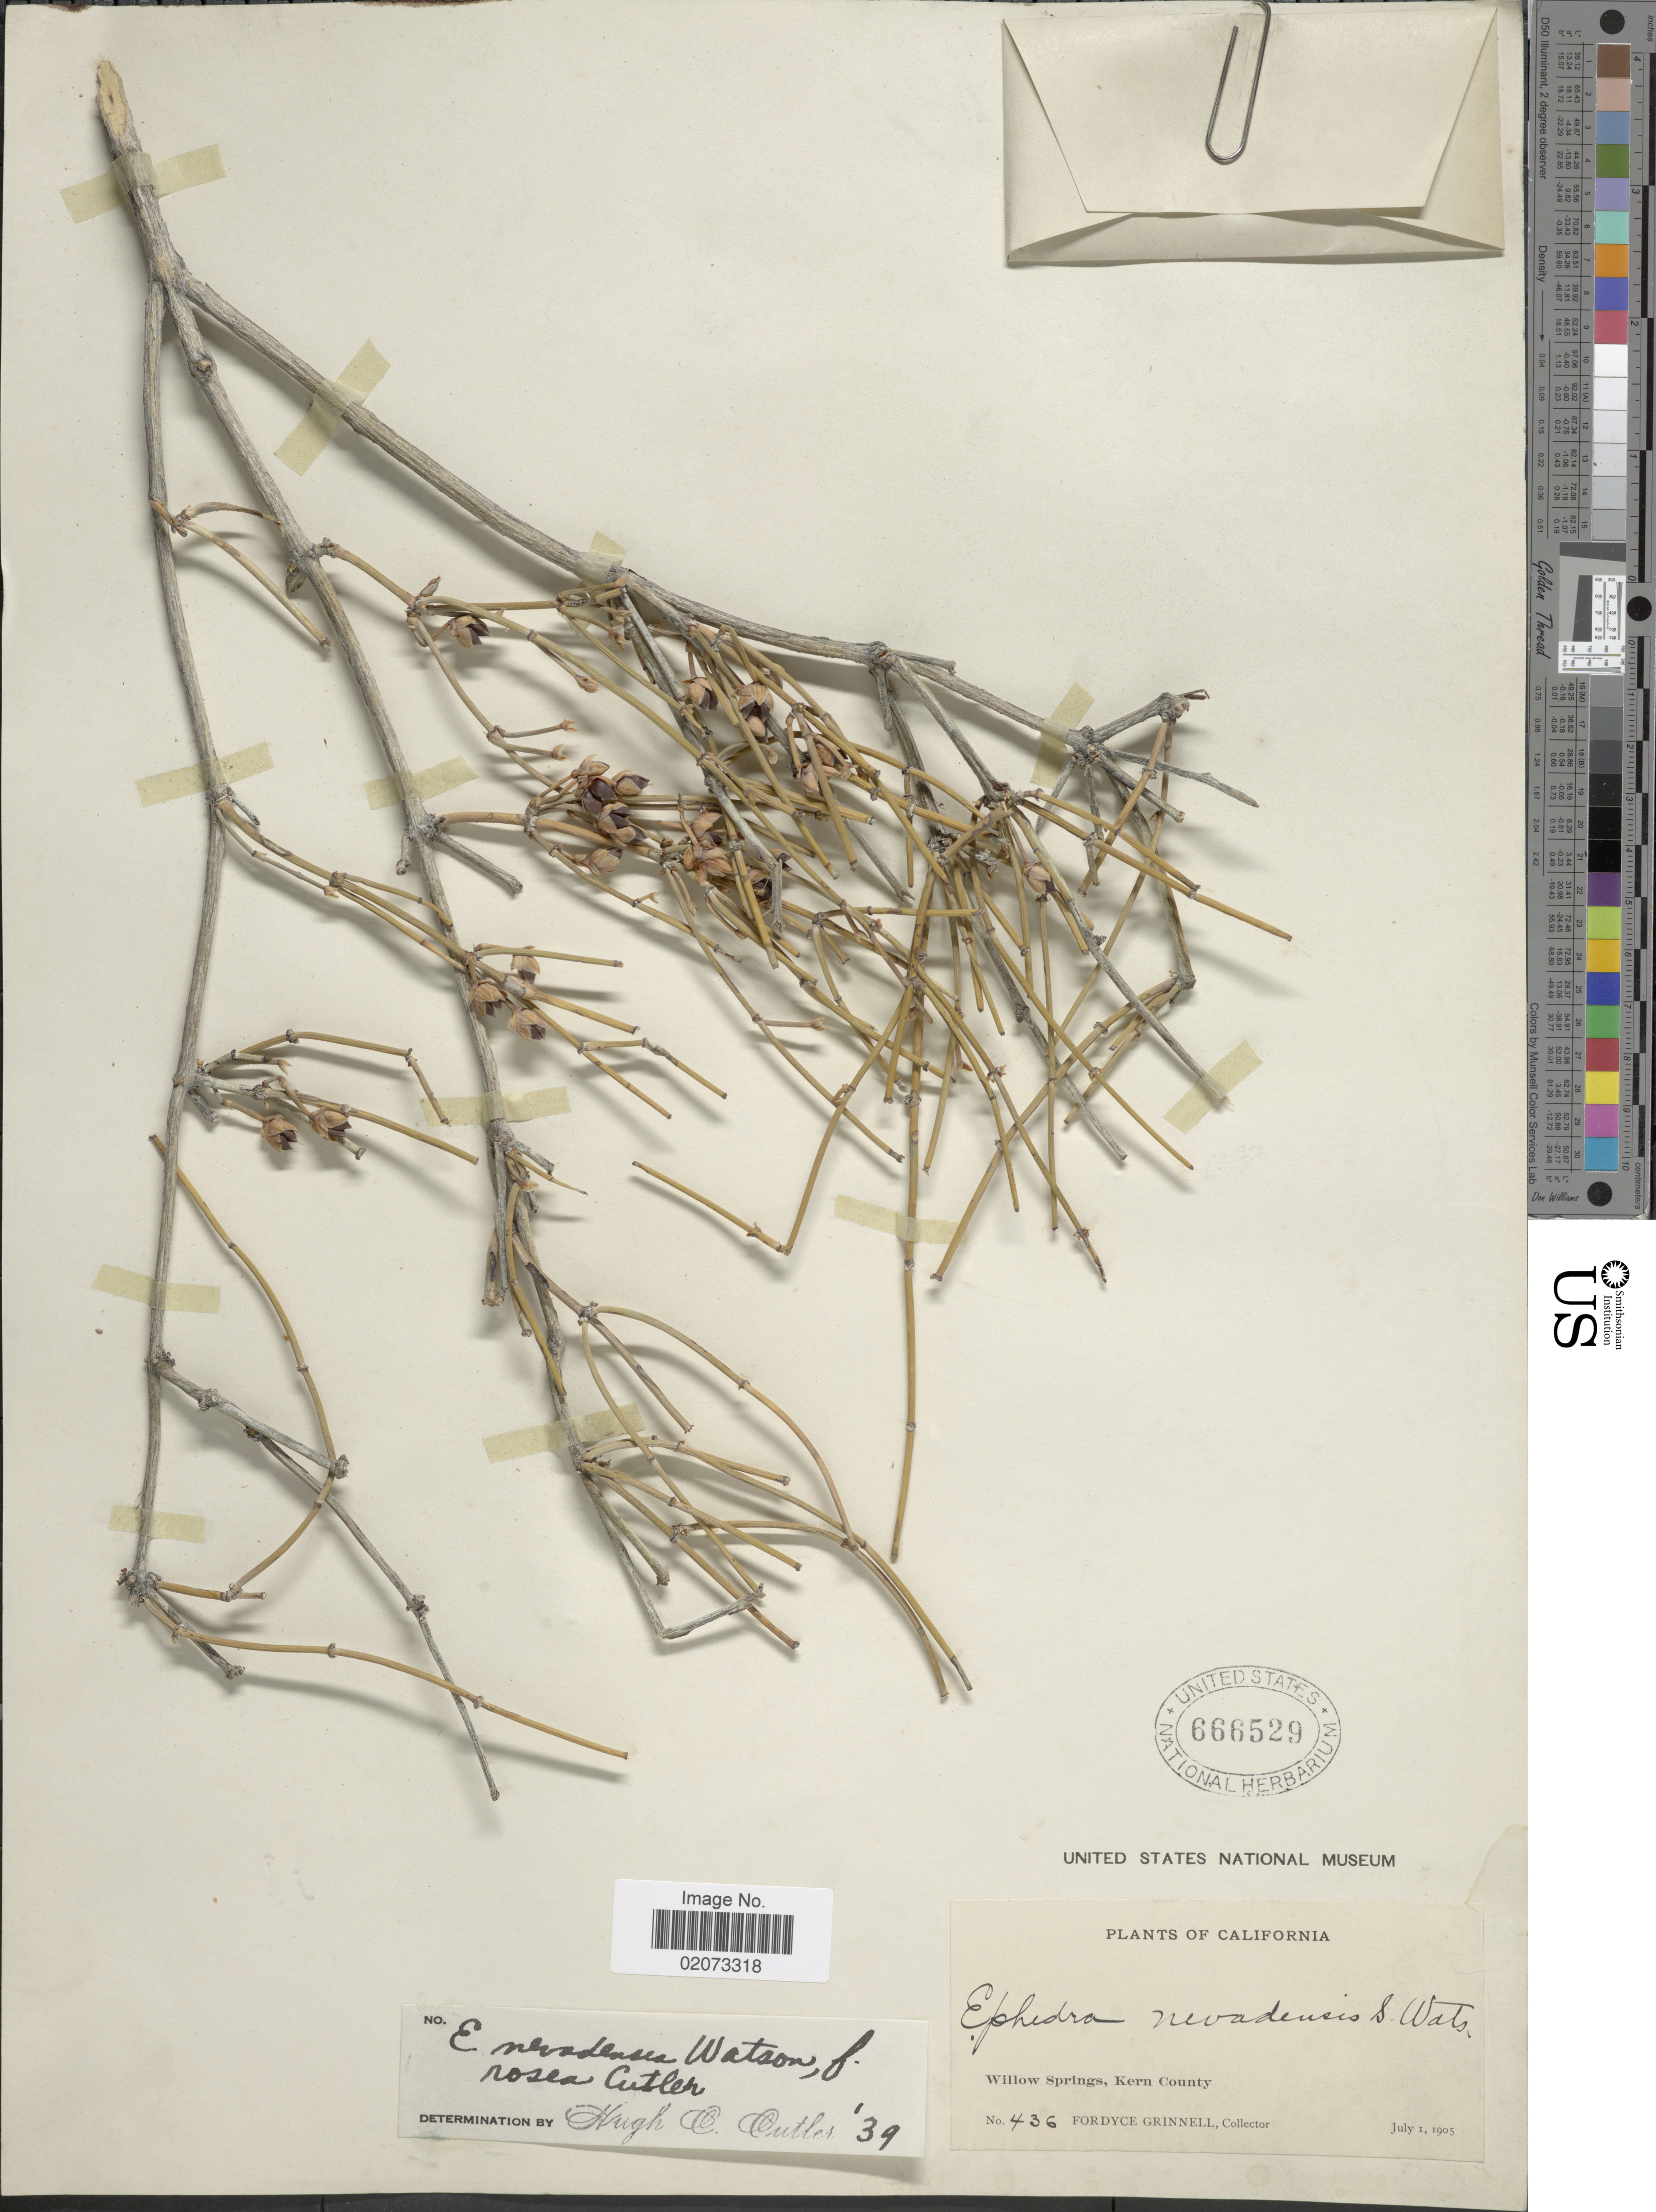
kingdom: Plantae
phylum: Tracheophyta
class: Gnetopsida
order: Ephedrales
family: Ephedraceae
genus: Ephedra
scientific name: Ephedra nevadensis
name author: S. Watson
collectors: F. Grinnell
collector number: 436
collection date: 1905-07-01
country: United States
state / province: California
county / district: Kern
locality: Willow Springs,Kern County.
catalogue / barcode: US 666529